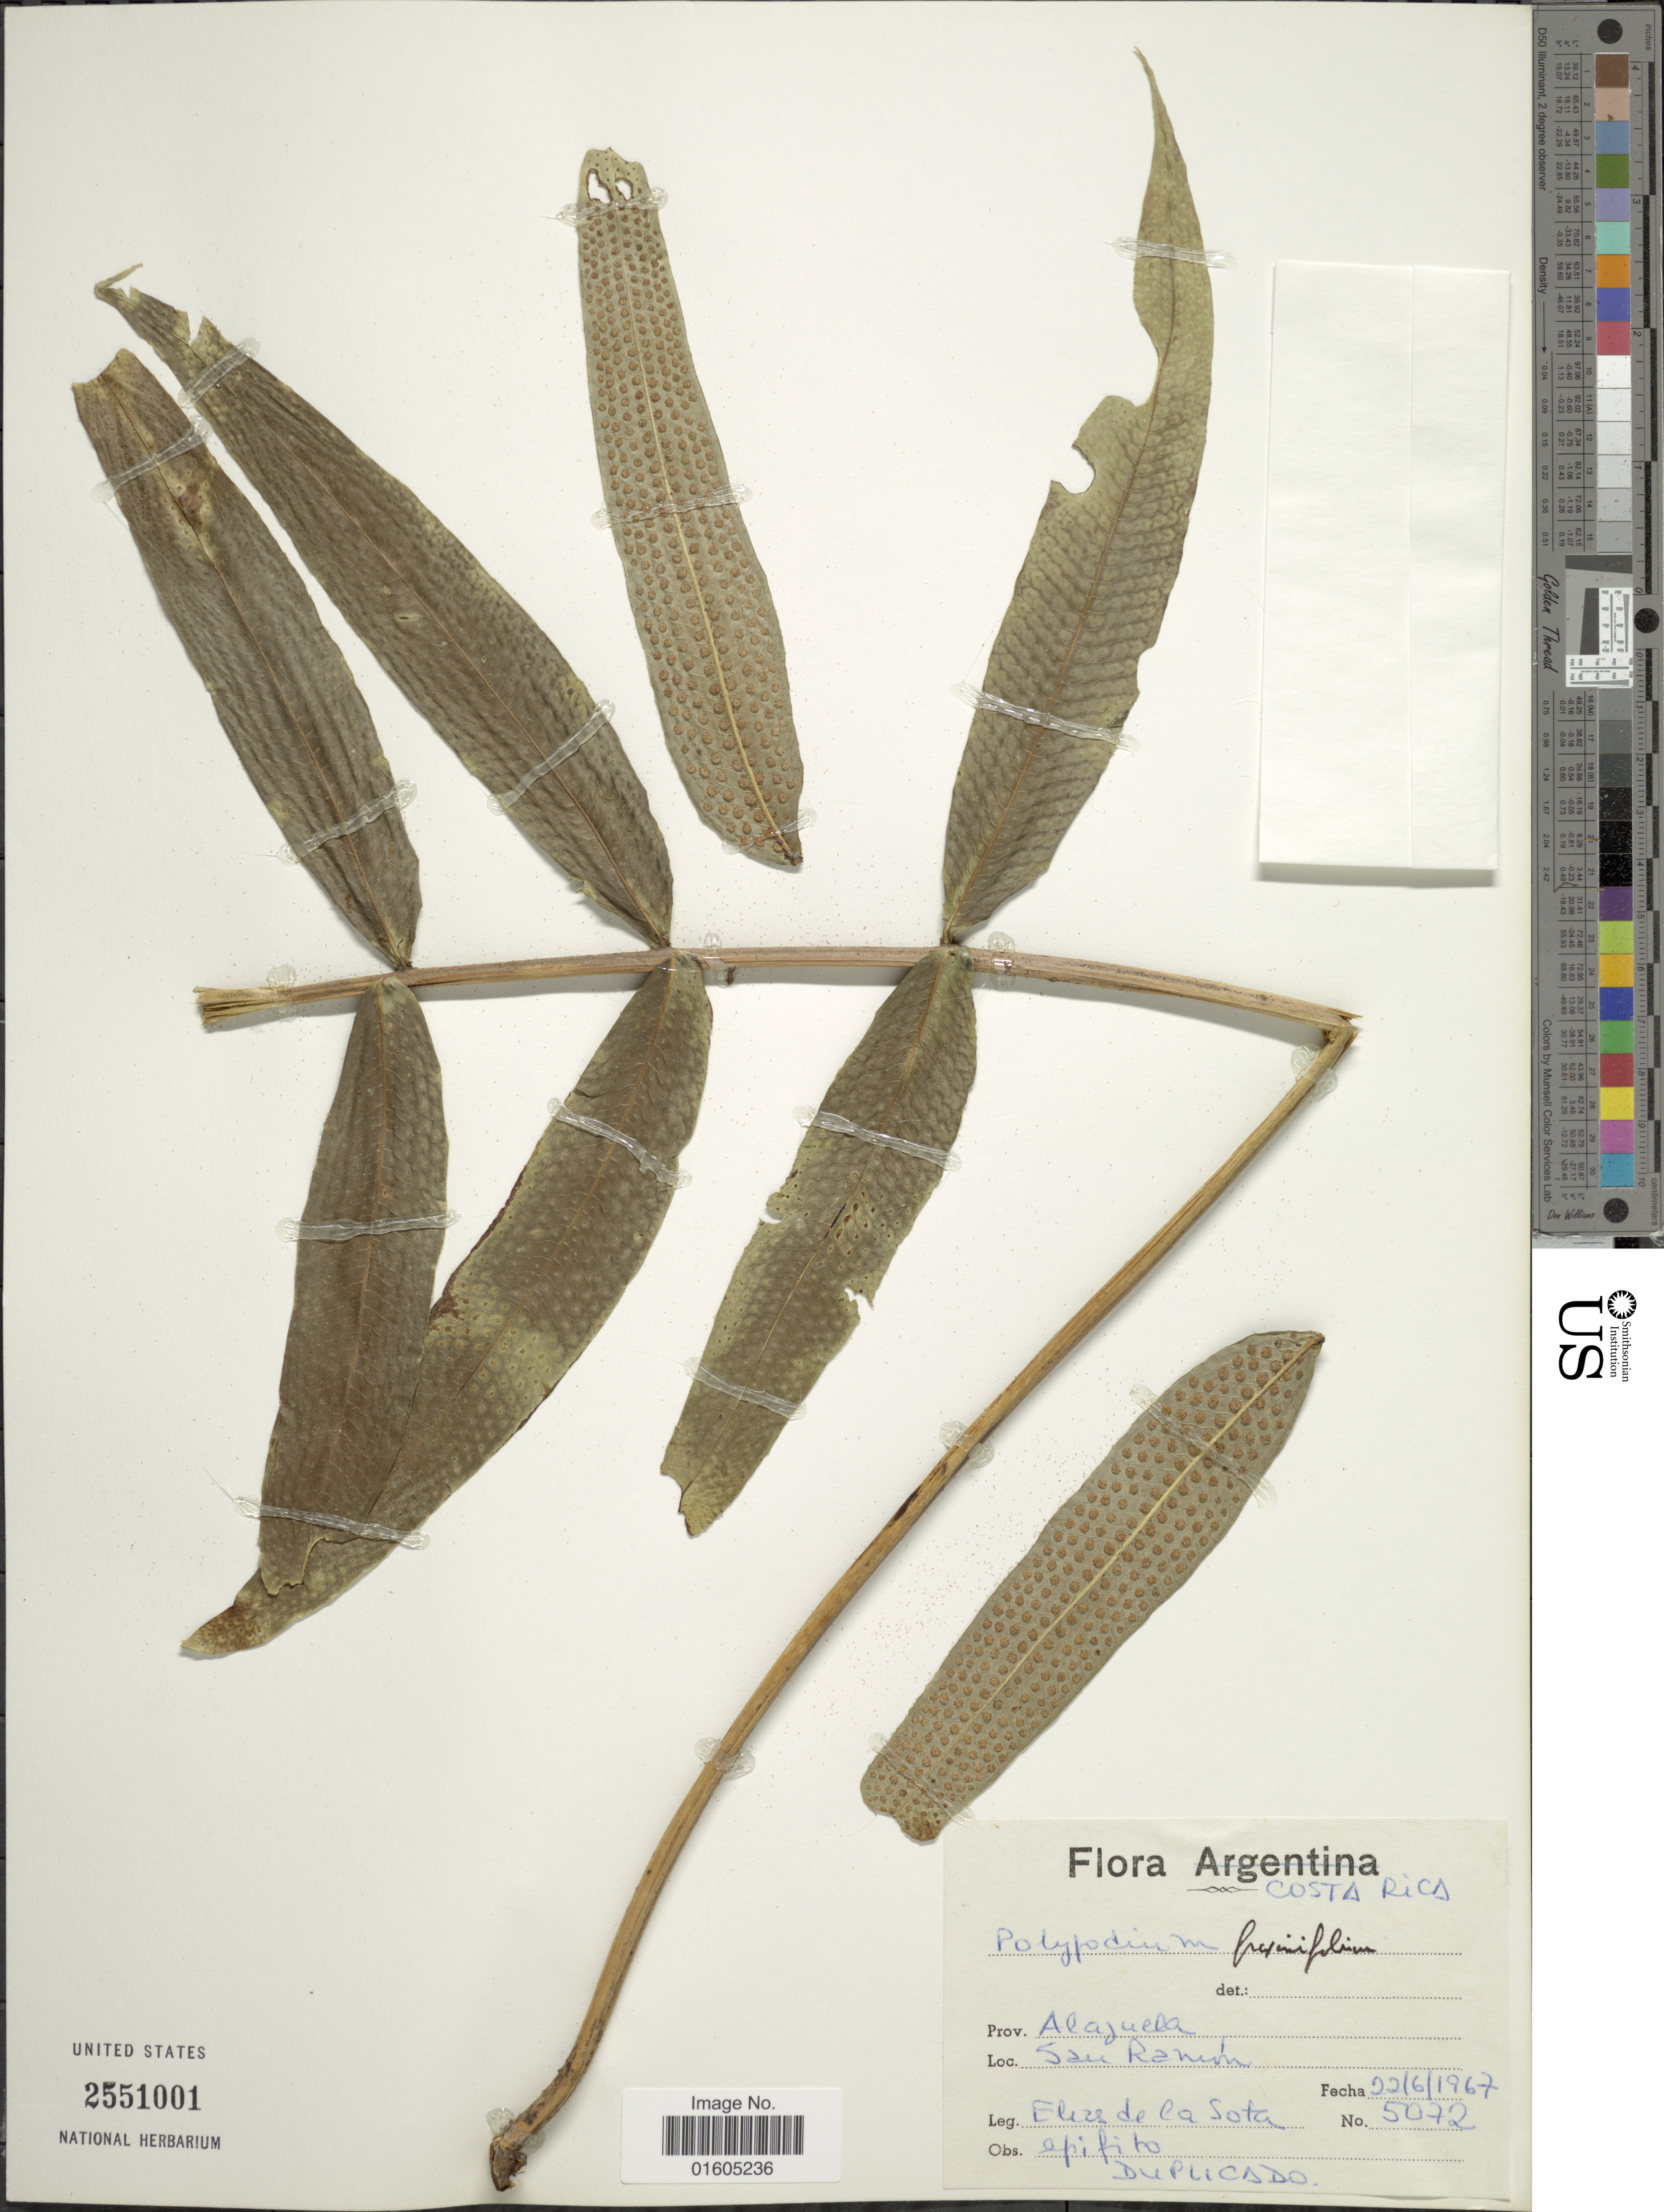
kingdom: Plantae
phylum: Tracheophyta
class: Polypodiopsida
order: Polypodiales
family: Polypodiaceae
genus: Serpocaulon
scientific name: Serpocaulon fraxinifolium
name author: (Jacq.) A.R. Sm.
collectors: E. R. de la Sota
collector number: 5072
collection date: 1967-06-22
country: Costa Rica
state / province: Alajuela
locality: Costa Rica. Prov. Alajuela. San Ramon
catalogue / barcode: US 2551001